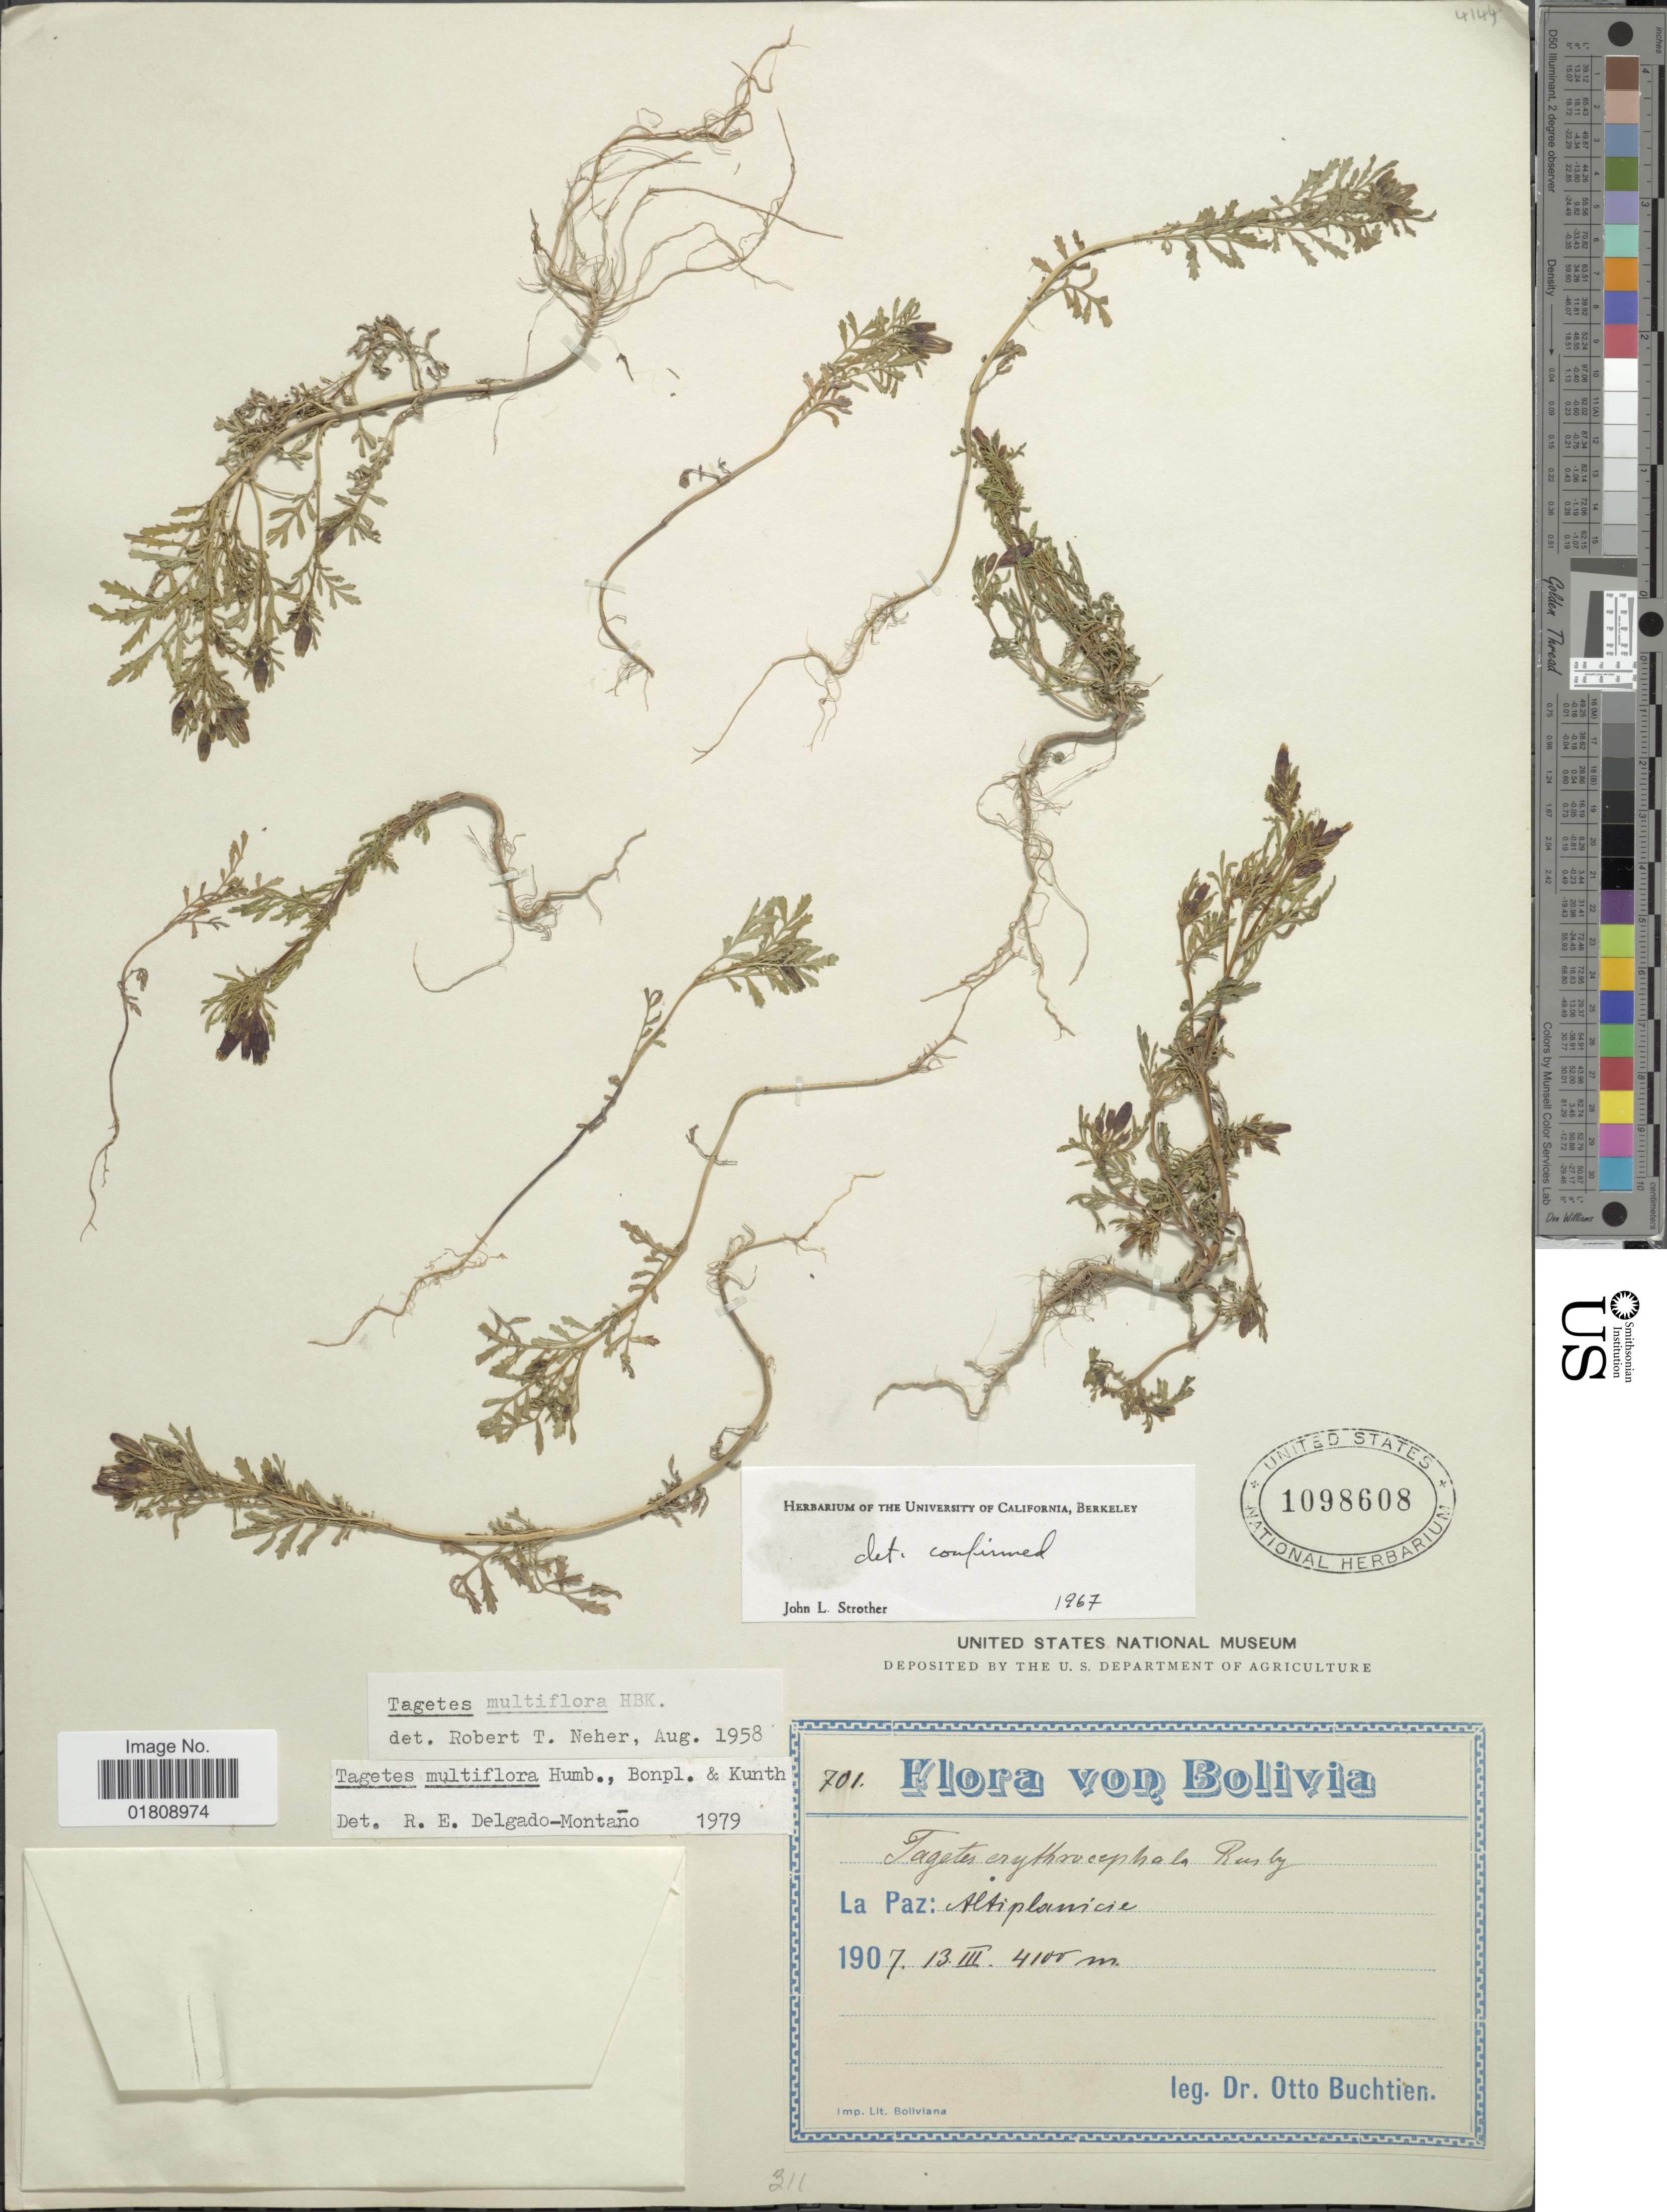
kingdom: Plantae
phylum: Tracheophyta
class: Magnoliopsida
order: Asterales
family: Asteraceae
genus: Tagetes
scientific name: Tagetes multiflora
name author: Kunth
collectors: O. Buchtien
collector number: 701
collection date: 1907-03-13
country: Bolivia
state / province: La Paz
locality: Altiplanicie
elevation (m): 4100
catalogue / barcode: US 1098608